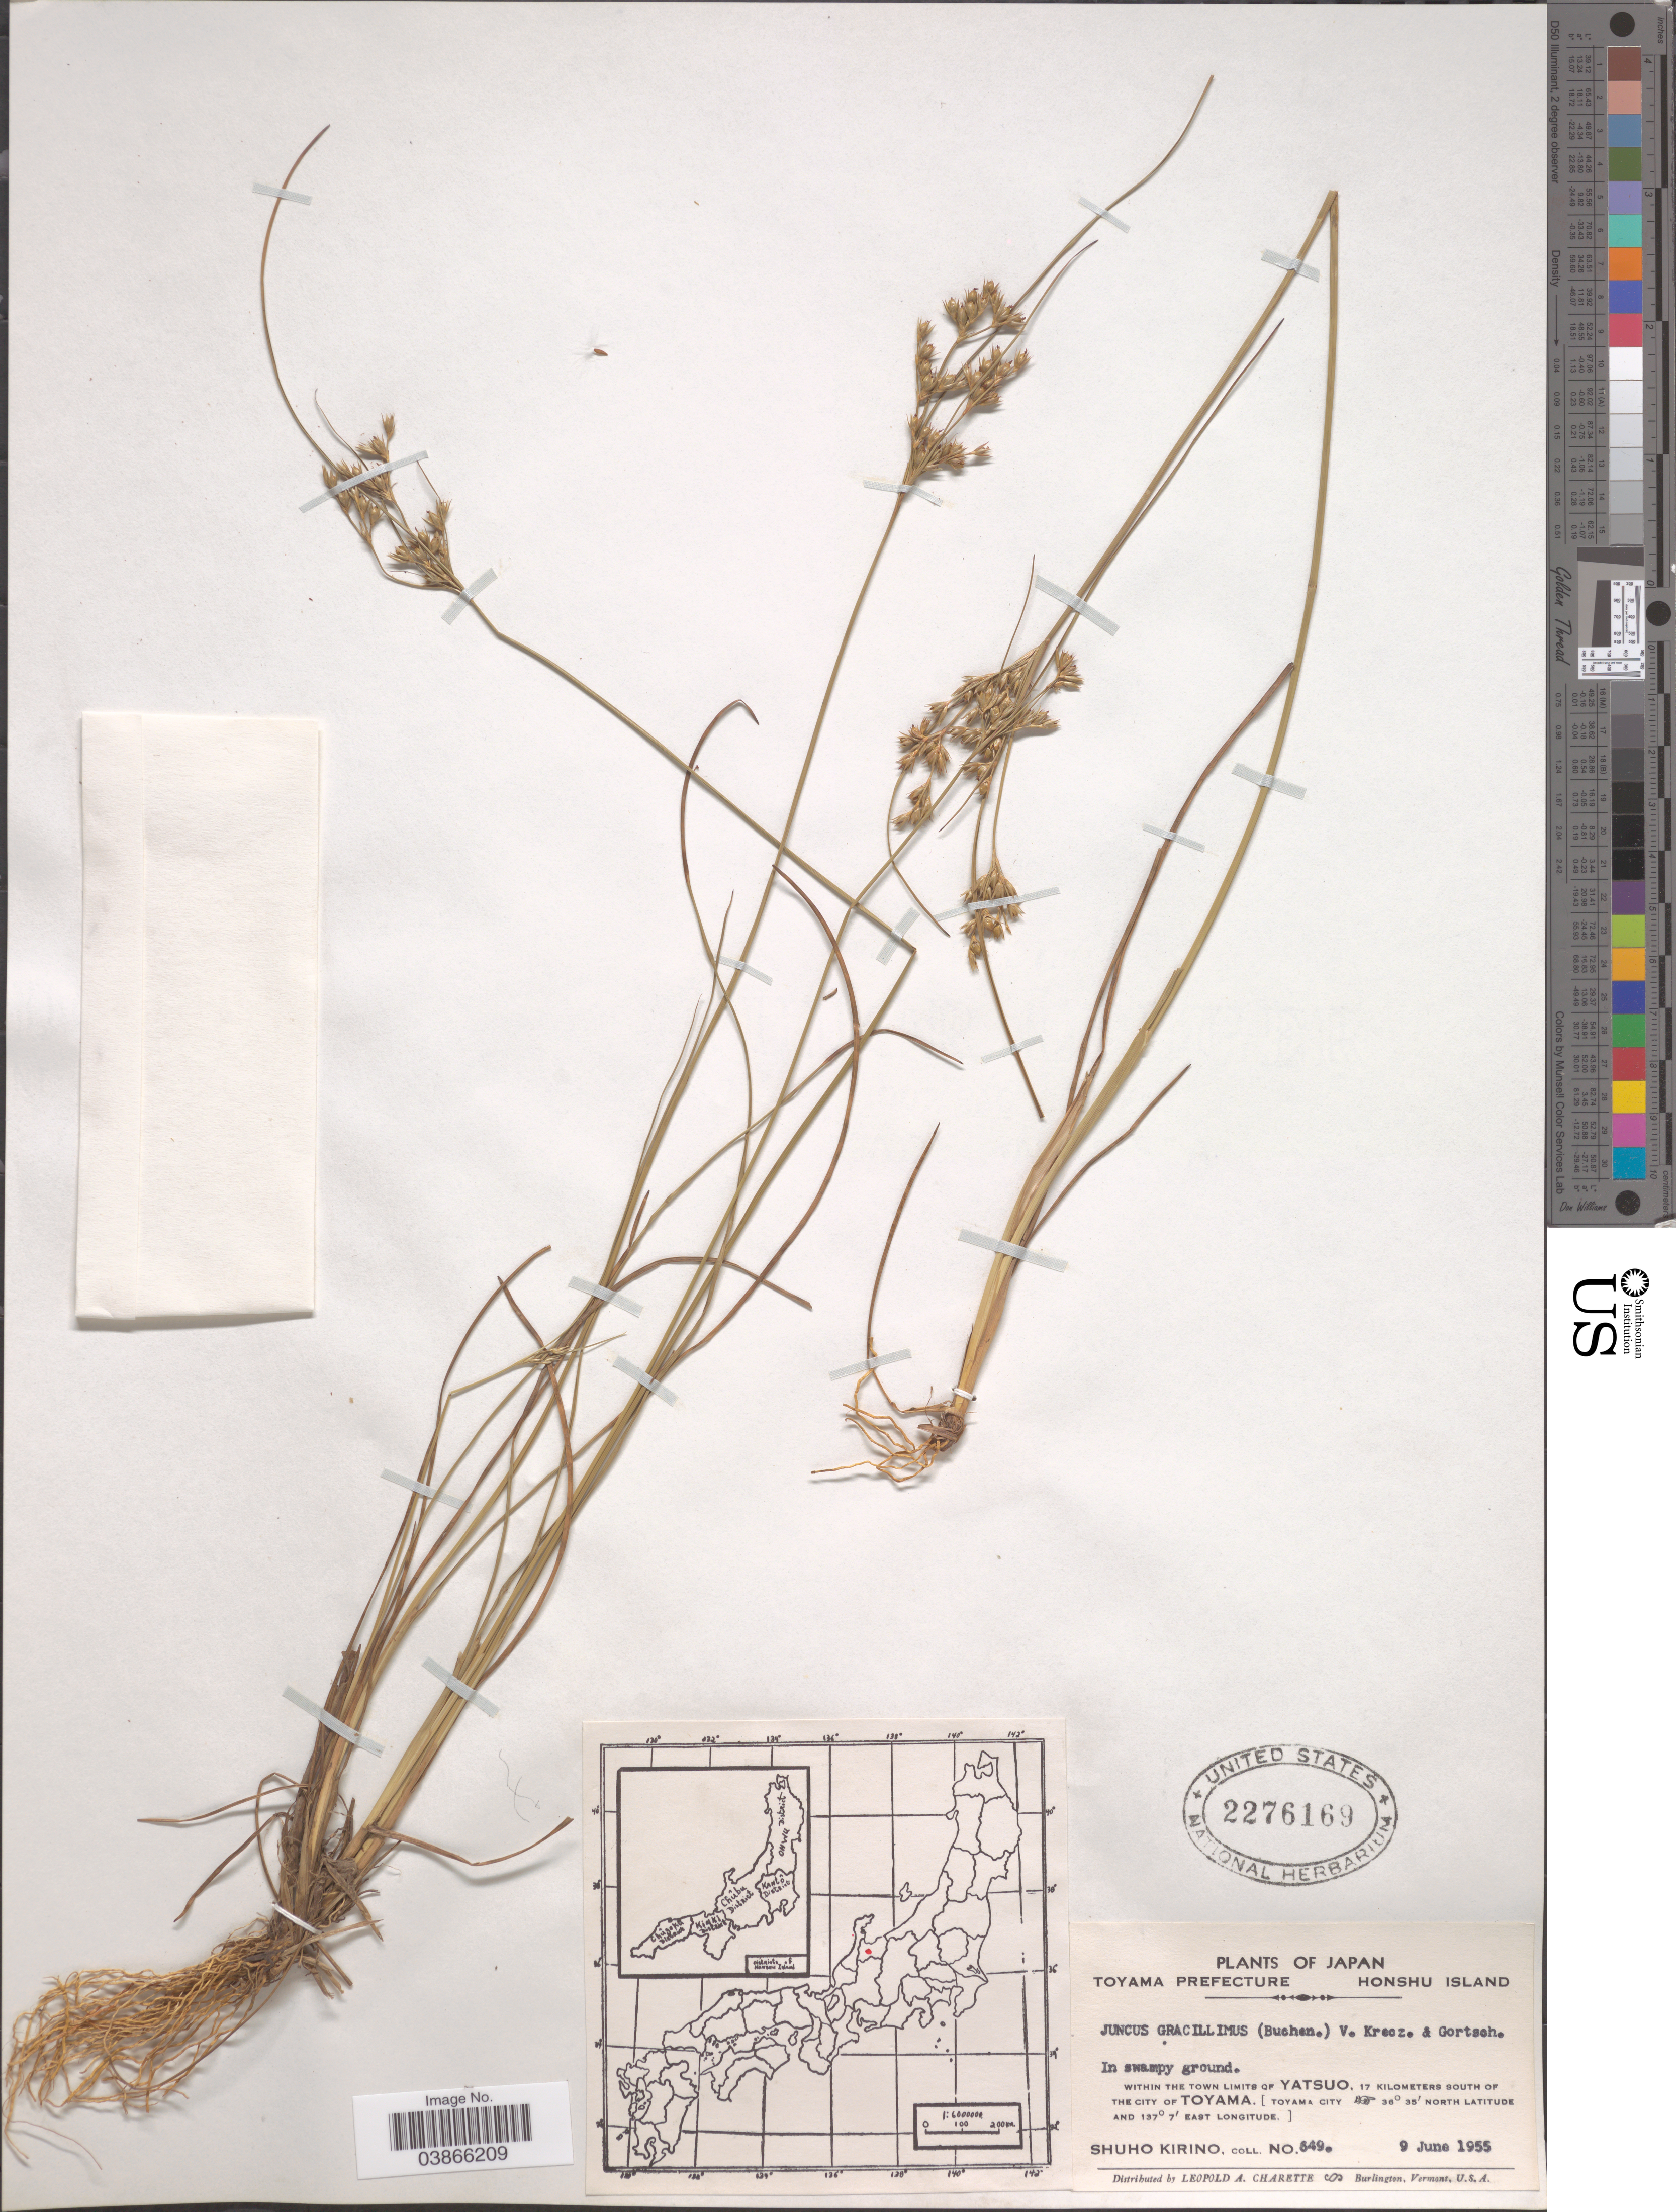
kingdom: Plantae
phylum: Tracheophyta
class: Liliopsida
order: Poales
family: Juncaceae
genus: Juncus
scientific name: Juncus gracillimus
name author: (Buchenau) V.I. Krecz. & Gontsch.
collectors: S. Kirino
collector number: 649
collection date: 1955-06-09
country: Japan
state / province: Toyama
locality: Toyama Prefecture, Honshu Island. Within the town limits of Yatsuo, 17 kilometers south of the city of Toyama. [Toyama City].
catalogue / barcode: US 2276169